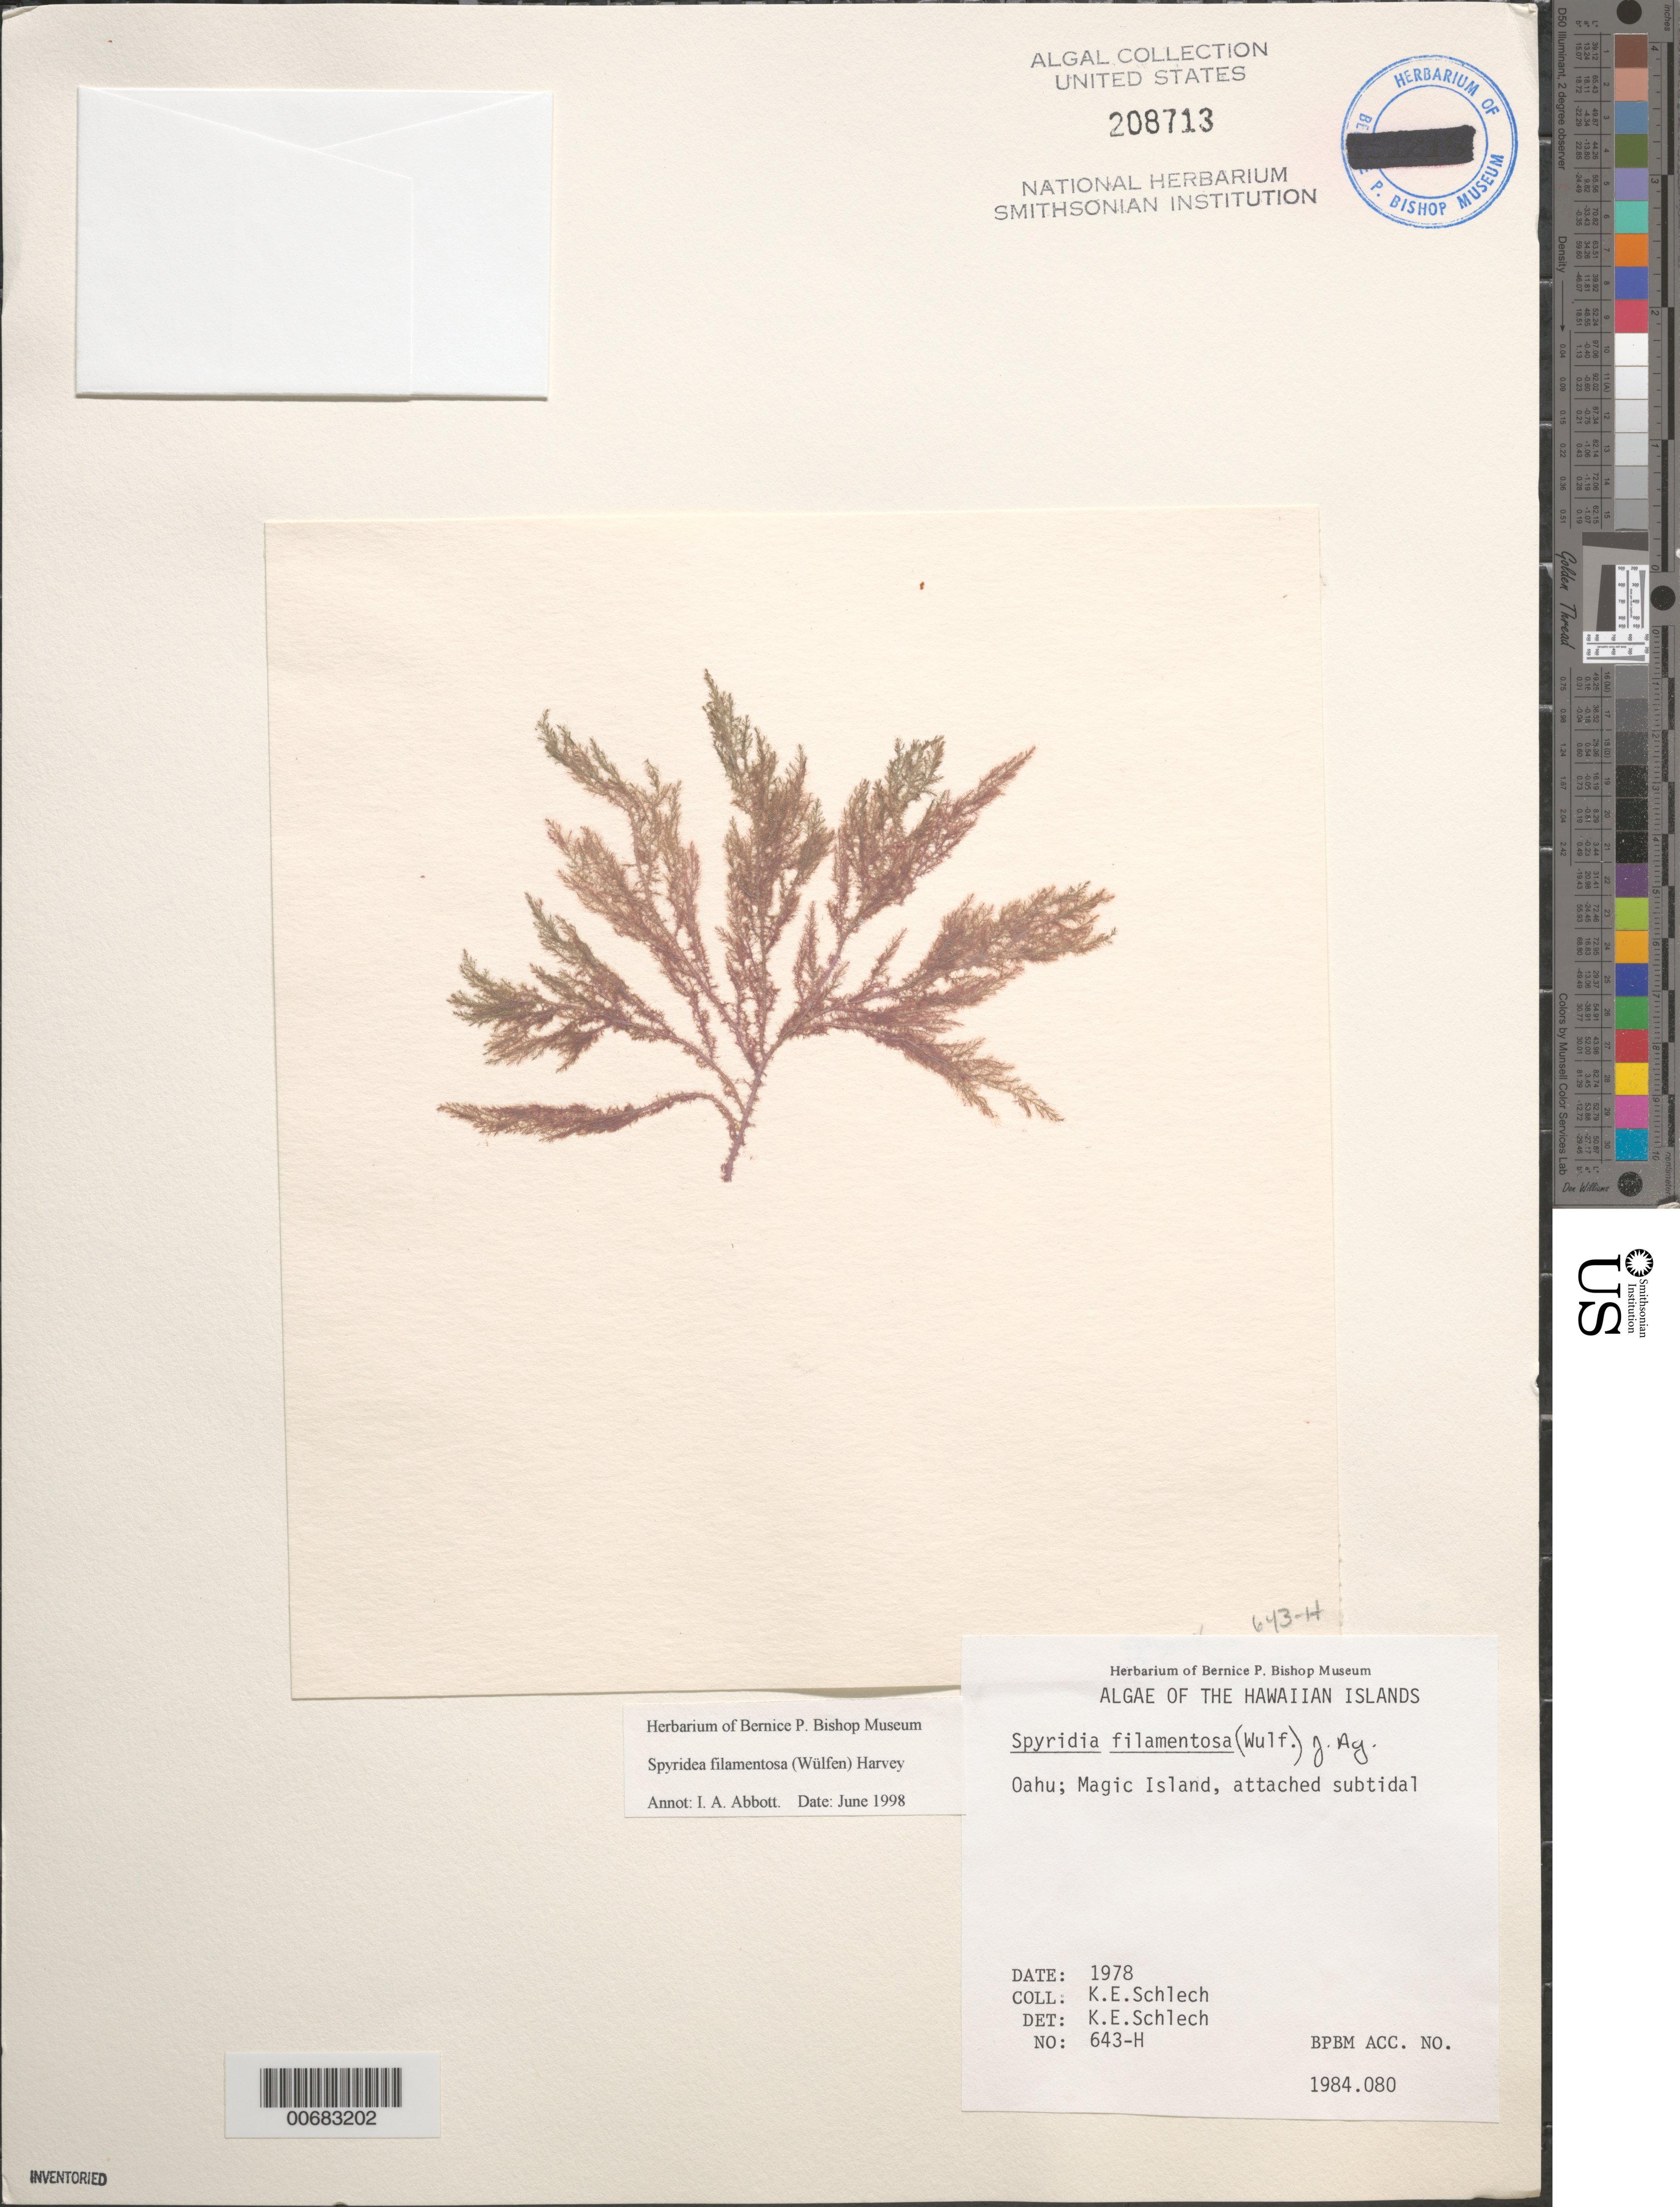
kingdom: Chromista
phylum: Ochrophyta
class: Phaeophyceae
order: Ectocarpales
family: Acinetosporaceae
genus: Hincksia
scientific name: Hincksia mitchelliae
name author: (Harv.) P.C. Silva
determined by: Abbott, Isabella A.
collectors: K. Schlech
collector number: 643-H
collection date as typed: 1978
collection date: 1978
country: United States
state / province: Hawaii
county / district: Honolulu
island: Oahu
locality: Magic Island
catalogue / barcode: US 208713